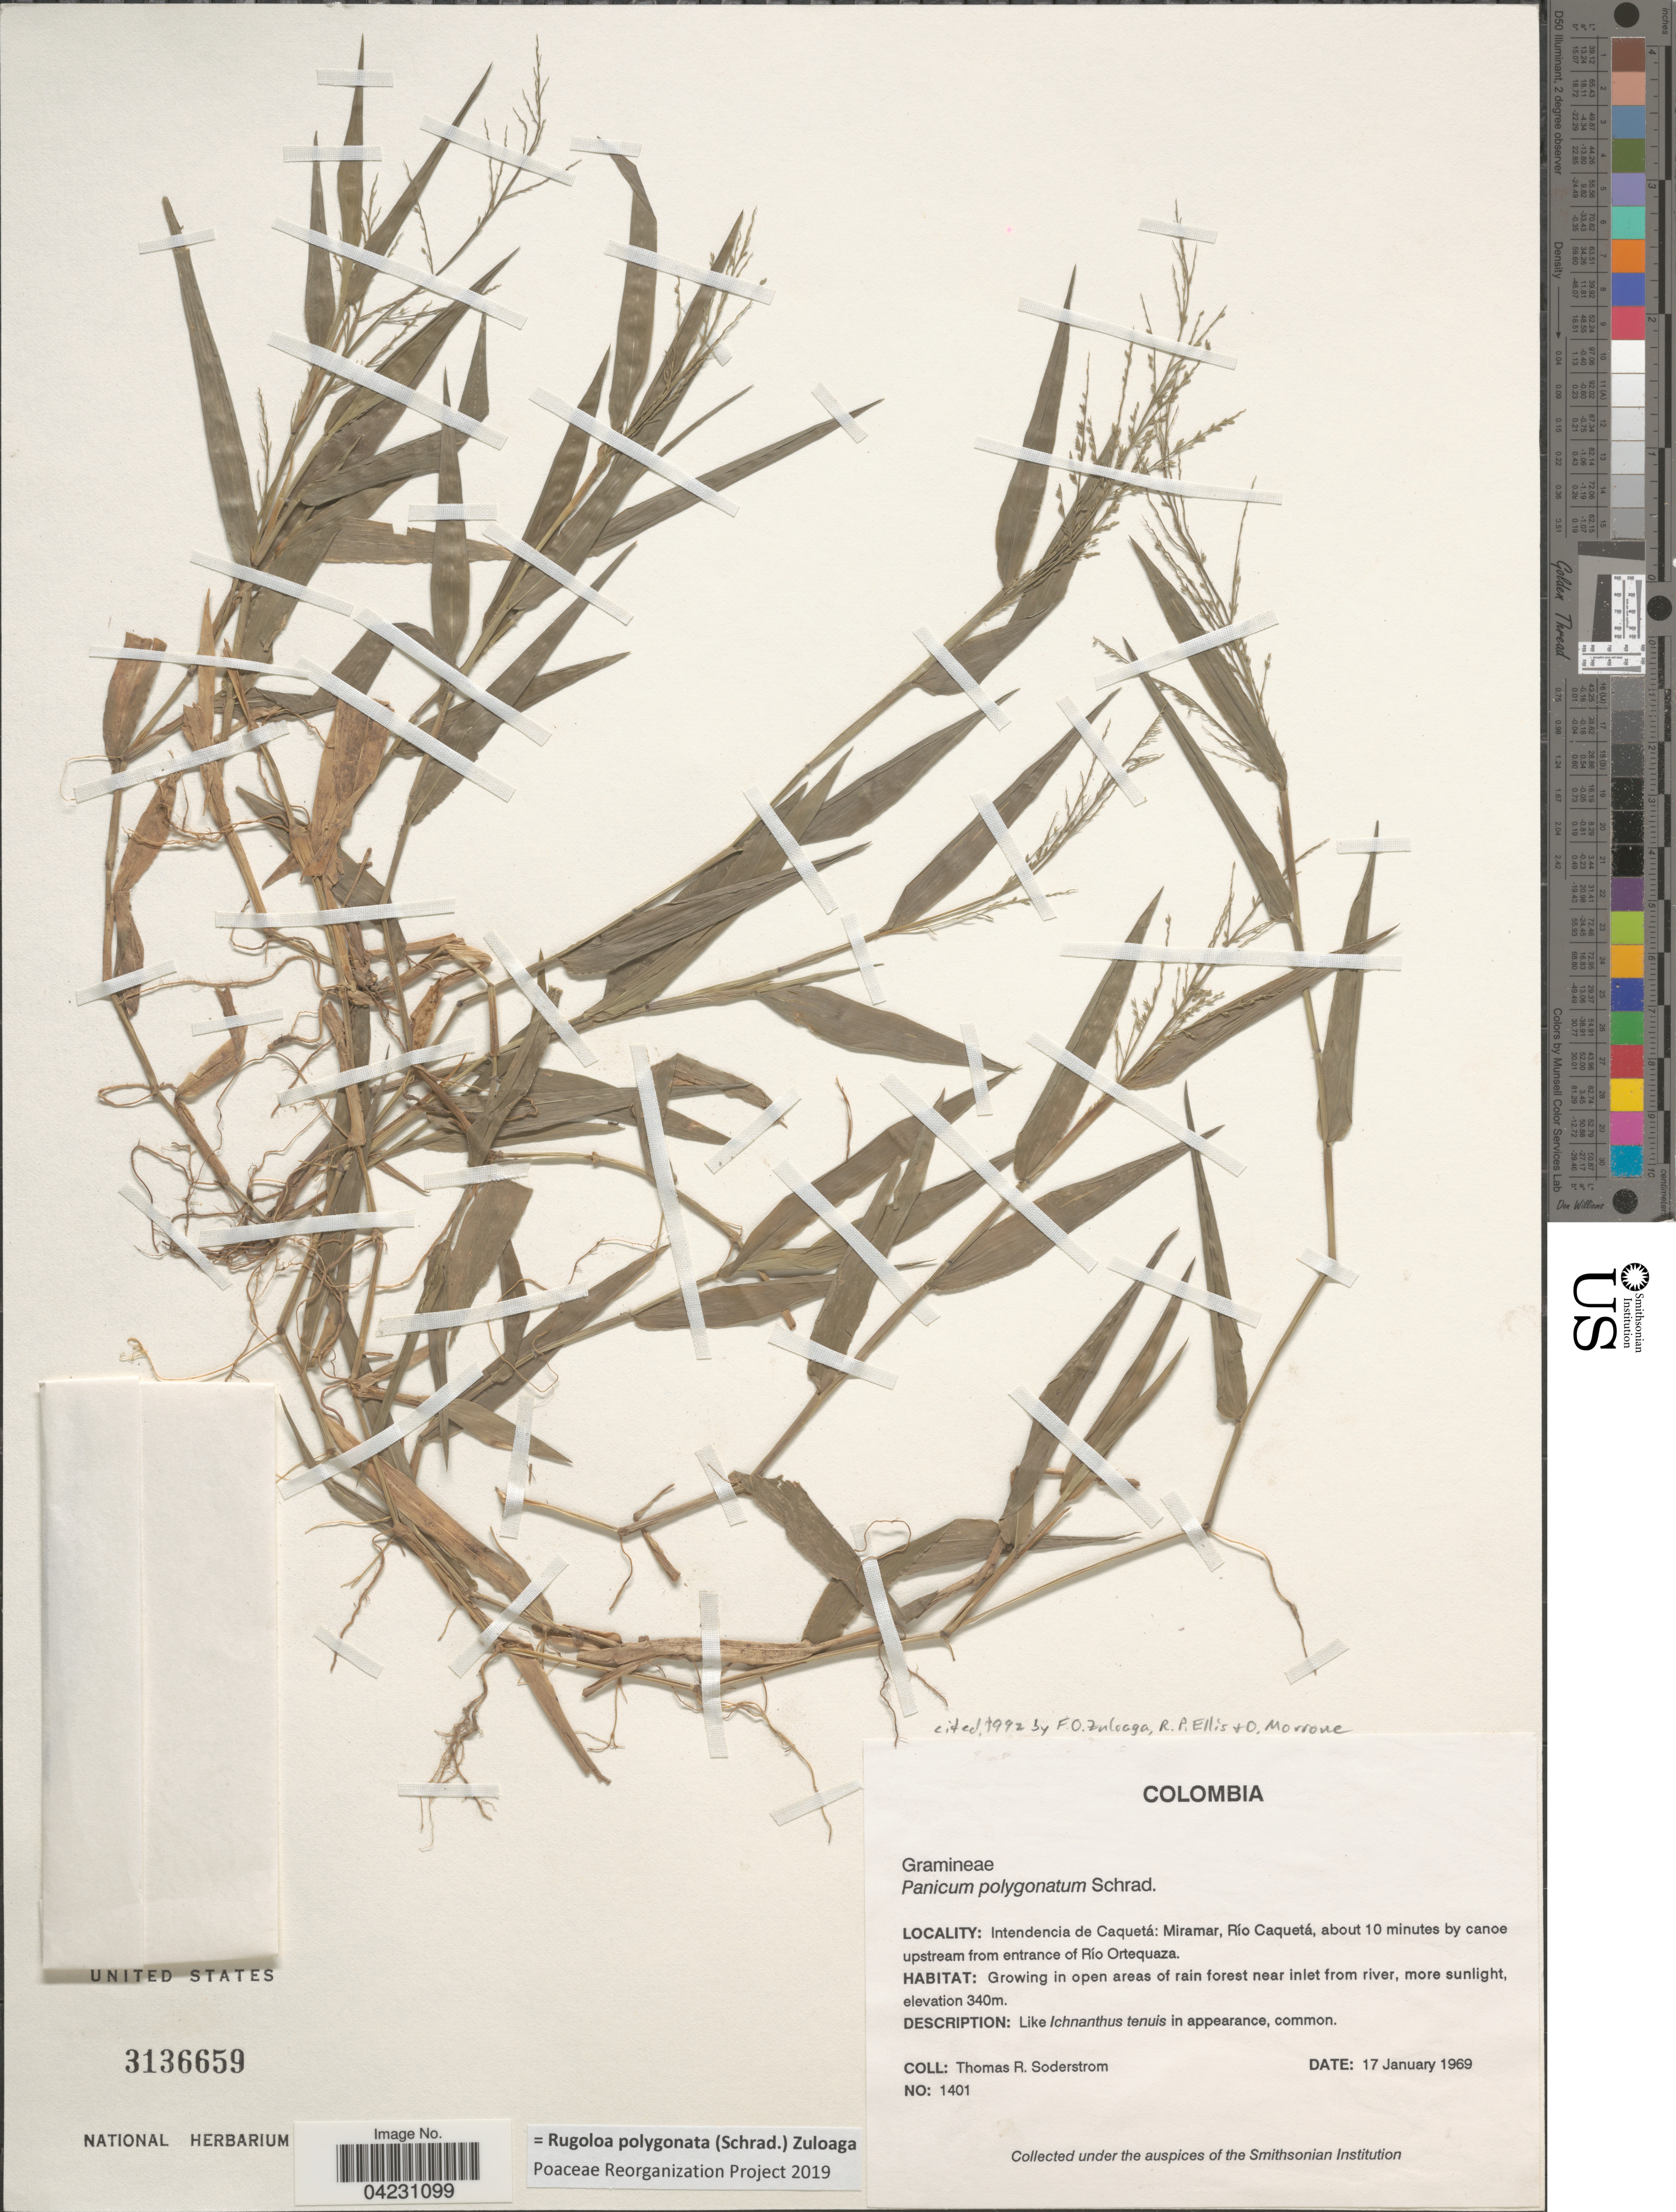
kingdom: Plantae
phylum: Tracheophyta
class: Liliopsida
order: Poales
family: Poaceae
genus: Rugoloa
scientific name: Rugoloa polygonata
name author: (Schrad.) Zuloaga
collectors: T. R. Soderstrom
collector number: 1401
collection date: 1969-01-17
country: Colombia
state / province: Caquetá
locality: Intendencia de Caquetá: Miramar, Río Caquetá, about 10 minutes by canoe upstream from entrance of Río Ortequaza.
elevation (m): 340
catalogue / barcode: US 3136659